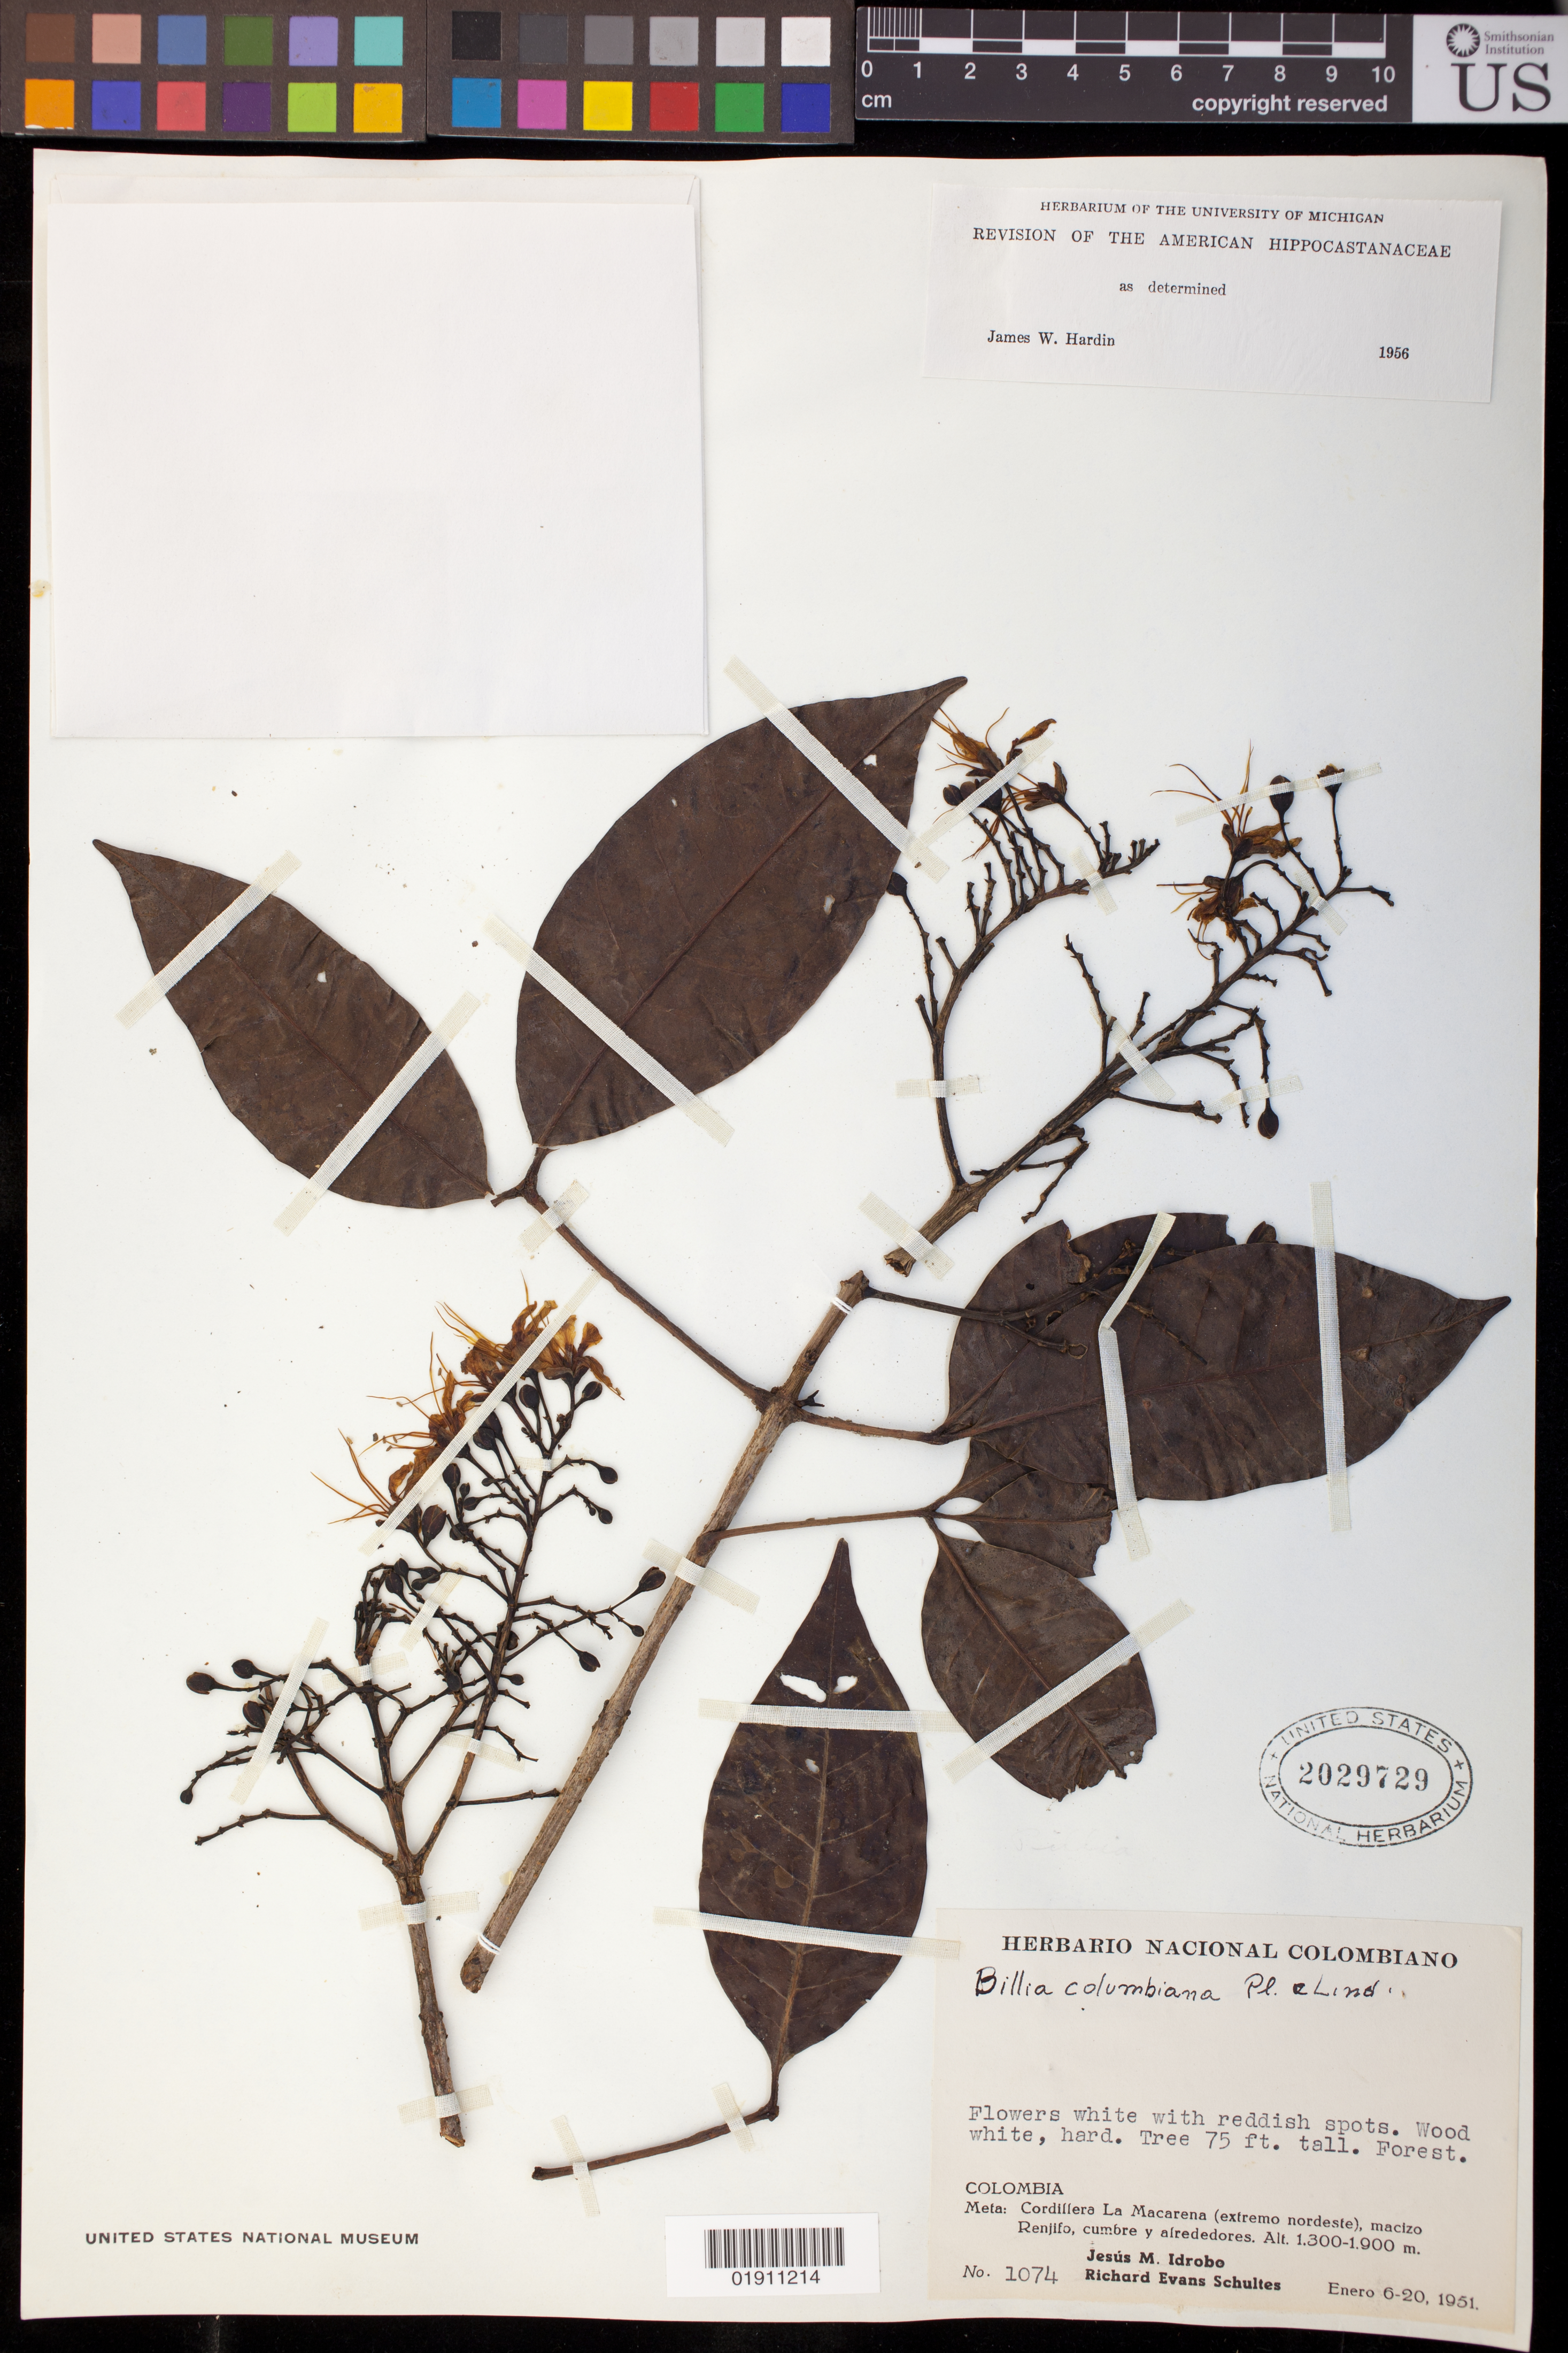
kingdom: Plantae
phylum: Tracheophyta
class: Magnoliopsida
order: Sapindales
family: Sapindaceae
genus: Billia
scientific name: Billia rosea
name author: (Planch. & Linden) C. Ulloa & P.M. Jørg.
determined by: Acevedo-Rodríguez, P., (BOT), Smithsonian Institution - National Museum of Natural History (UNITED STATES)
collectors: J. M. Idrobo & R. E. Schultes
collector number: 1074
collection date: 1951-01-06/1951-01-20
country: Colombia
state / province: Meta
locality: Cordillera La Macarena (extremo nordeste), macizo Renjifo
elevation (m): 1300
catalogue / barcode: US 2029729